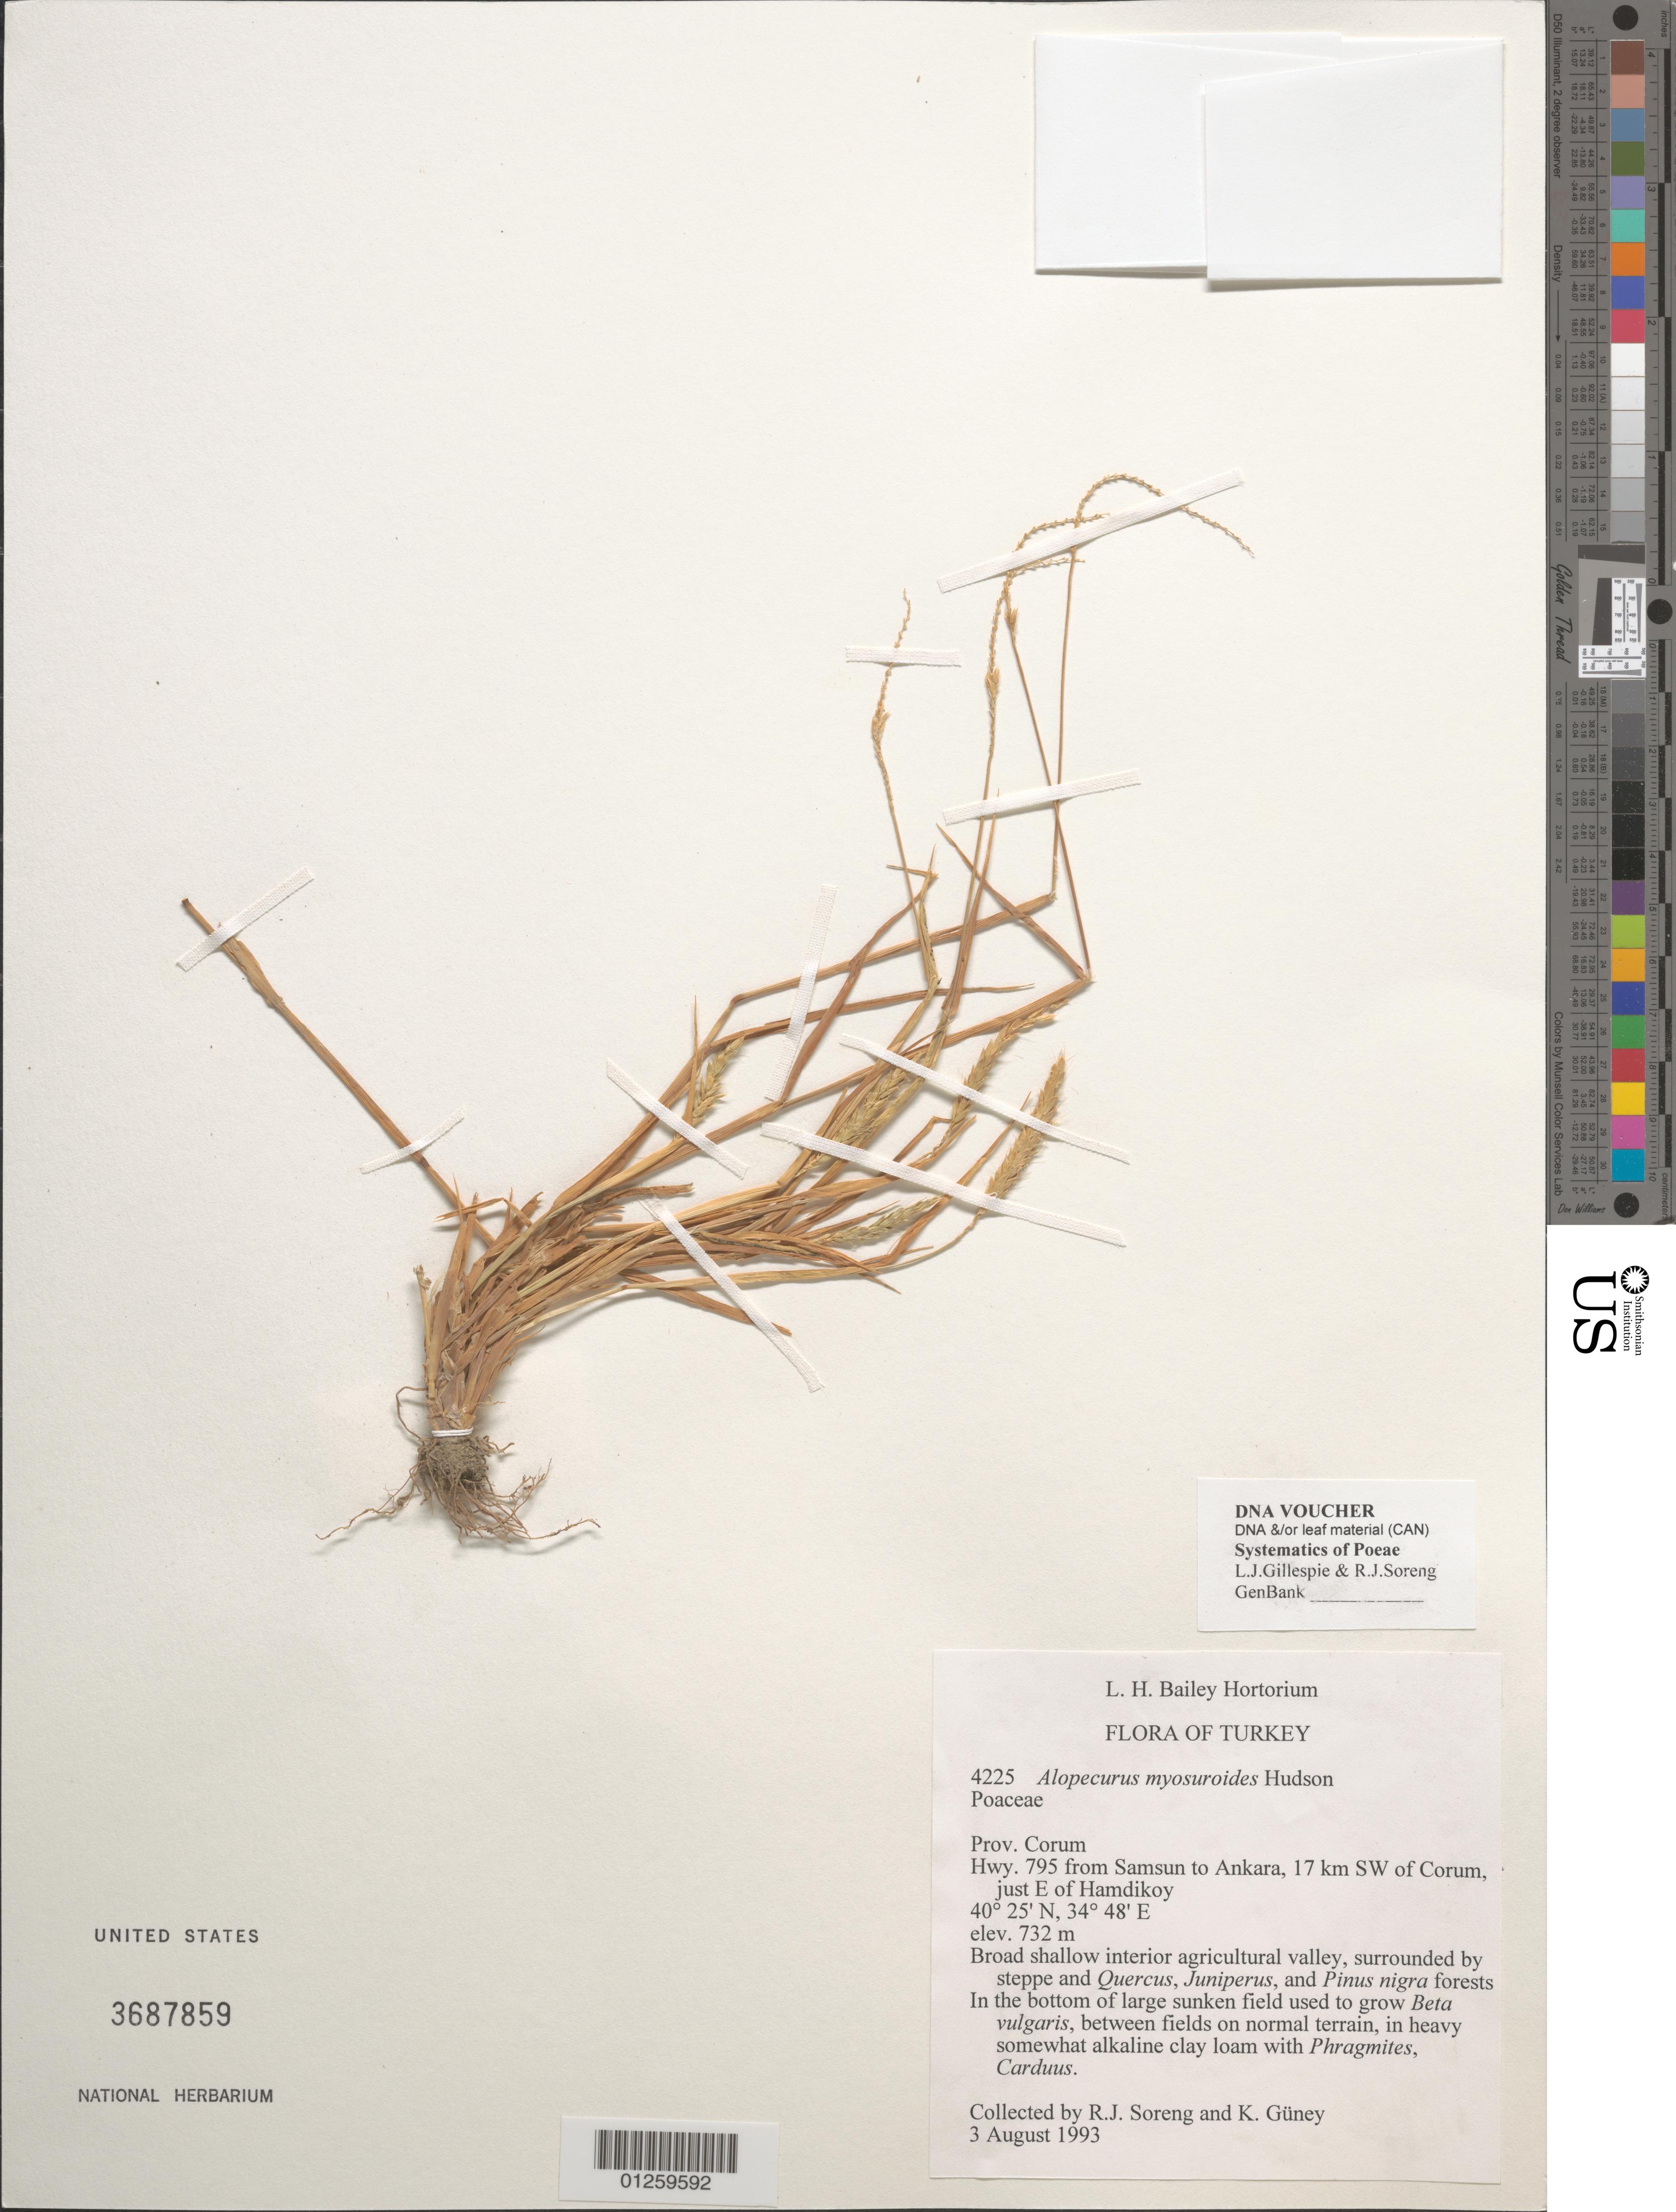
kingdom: Plantae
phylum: Tracheophyta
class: Liliopsida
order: Poales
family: Poaceae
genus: Alopecurus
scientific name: Alopecurus myosuroides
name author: Huds.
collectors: R. J. Soreng & K. Guney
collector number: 4225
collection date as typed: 03 Aug 1993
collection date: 1993-08-03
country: Turkey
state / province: Corum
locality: Hwy 795 between and Corum and Sungurlu, SW of Corum ca 20 km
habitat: Late drying low waste ground adjacent to sunken Beta vulgaris field, clayloam with Puccinellia, Phragmites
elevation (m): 732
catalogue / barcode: US 3687859